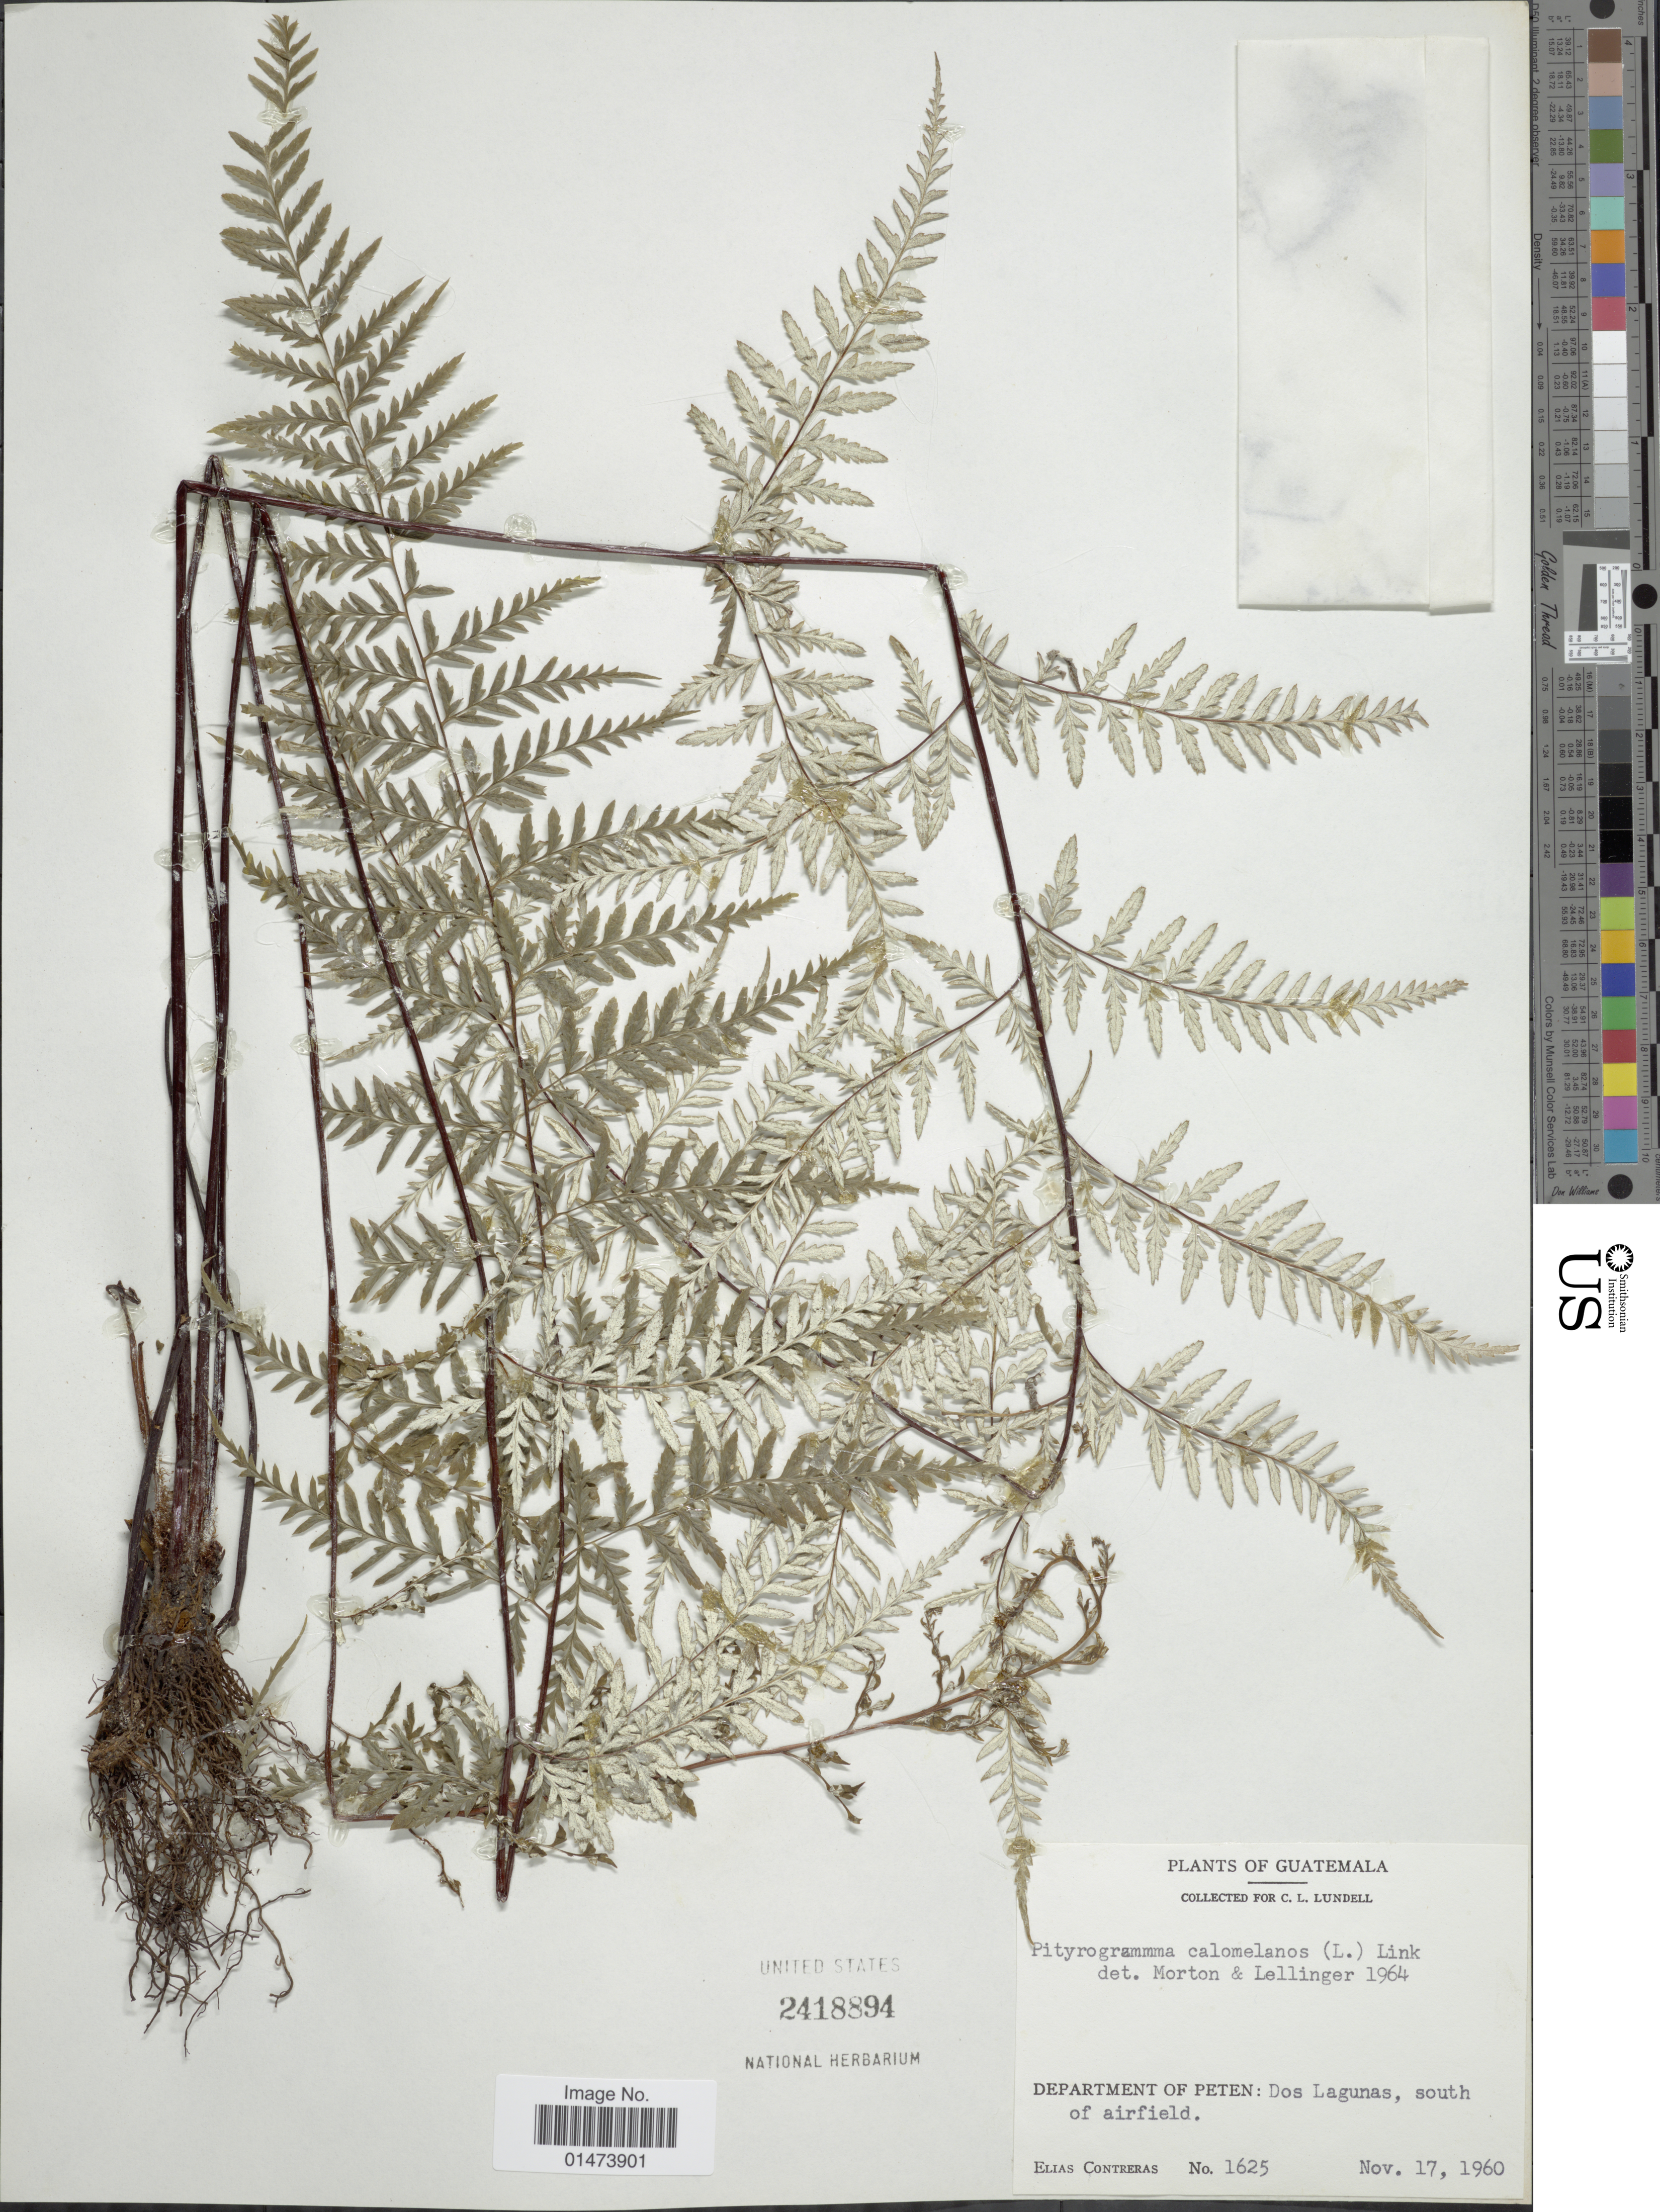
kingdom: Plantae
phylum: Tracheophyta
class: Polypodiopsida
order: Polypodiales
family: Pteridaceae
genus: Pityrogramma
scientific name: Pityrogramma calomelanos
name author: (L.) Link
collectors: E. Contreras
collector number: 1625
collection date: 1960-11-17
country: Guatemala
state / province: El Petén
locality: Department of Peten: Dos Lagunas, south of airfield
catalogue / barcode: US 2418894